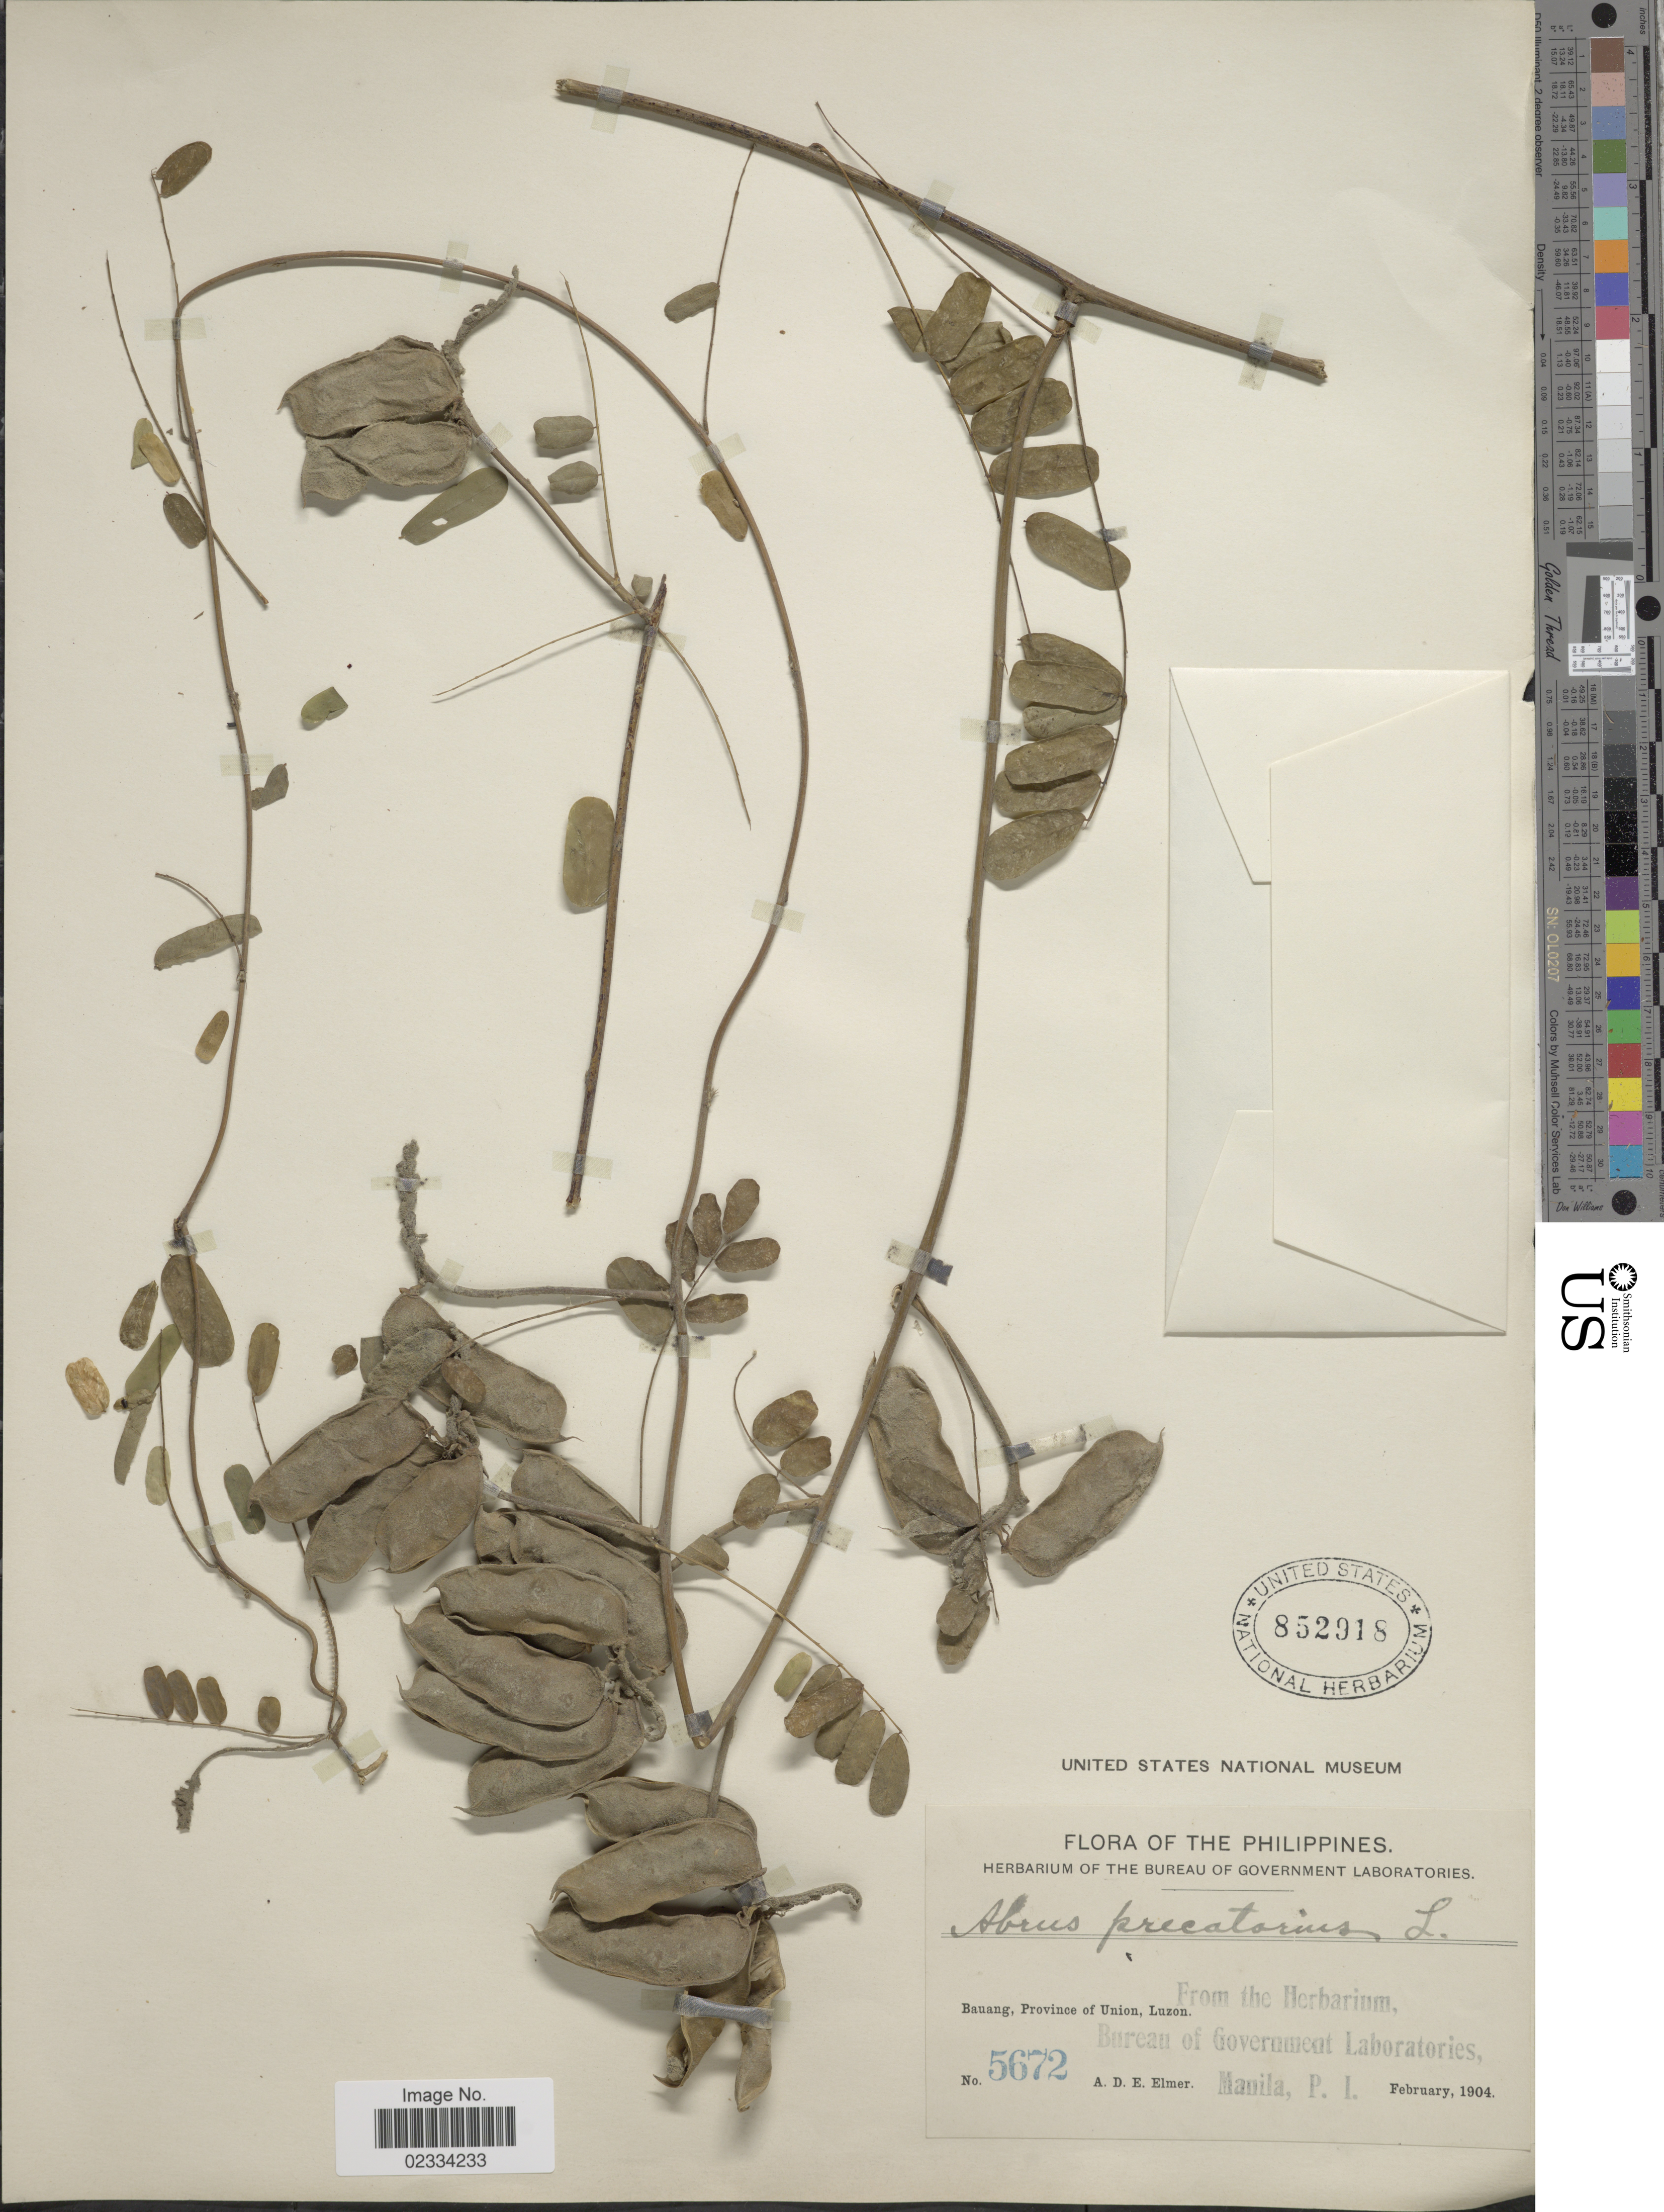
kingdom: Plantae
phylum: Tracheophyta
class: Magnoliopsida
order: Fabales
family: Fabaceae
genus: Abrus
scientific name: Abrus precatorius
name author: L.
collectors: A. D. E. Elmer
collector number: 5672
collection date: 1904-02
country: Philippines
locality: Bauang, Province of Union, Luzon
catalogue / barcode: US 852918